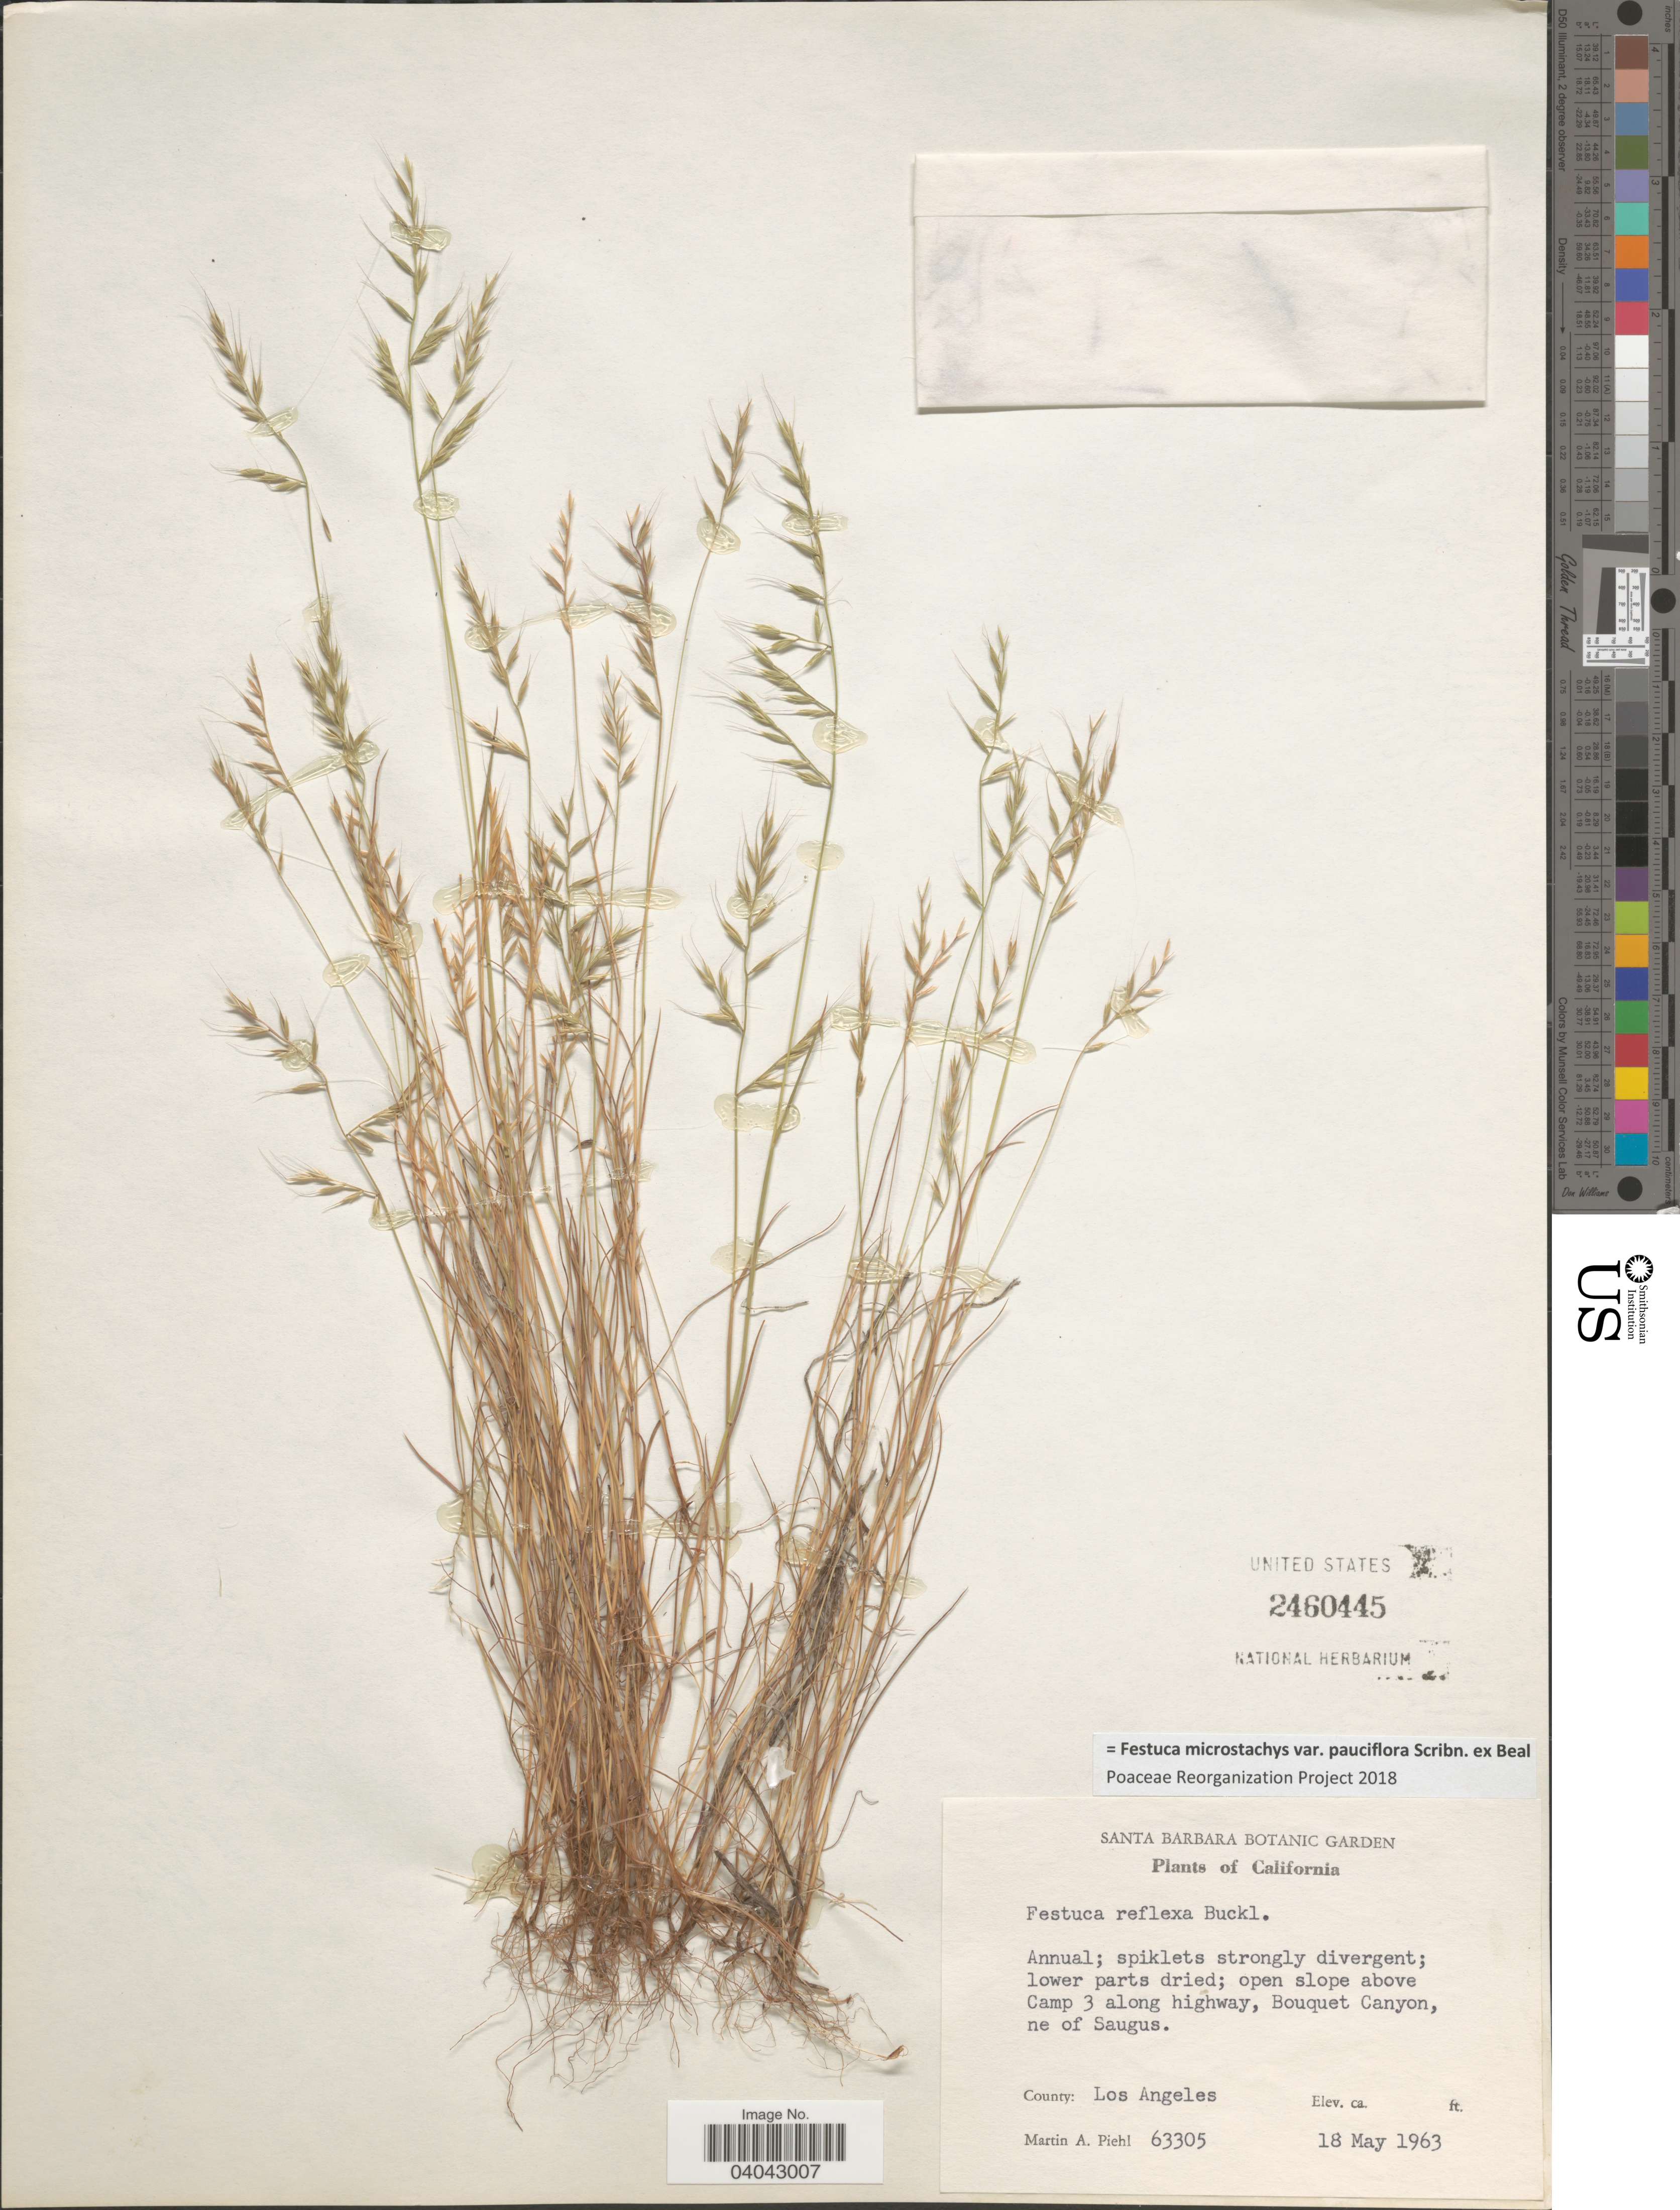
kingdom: Plantae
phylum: Tracheophyta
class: Liliopsida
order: Poales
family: Poaceae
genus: Festuca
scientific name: Festuca microstachys var. pauciflora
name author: Scribn. ex W.J. Beal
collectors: M. Piehl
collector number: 63305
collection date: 1963-05-18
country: United States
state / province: California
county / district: Los Angeles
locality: Open slope above Camp 3 along highway, Bouquet Canyon, ne of Saugas. County: Los Angeles.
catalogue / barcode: US 2460445